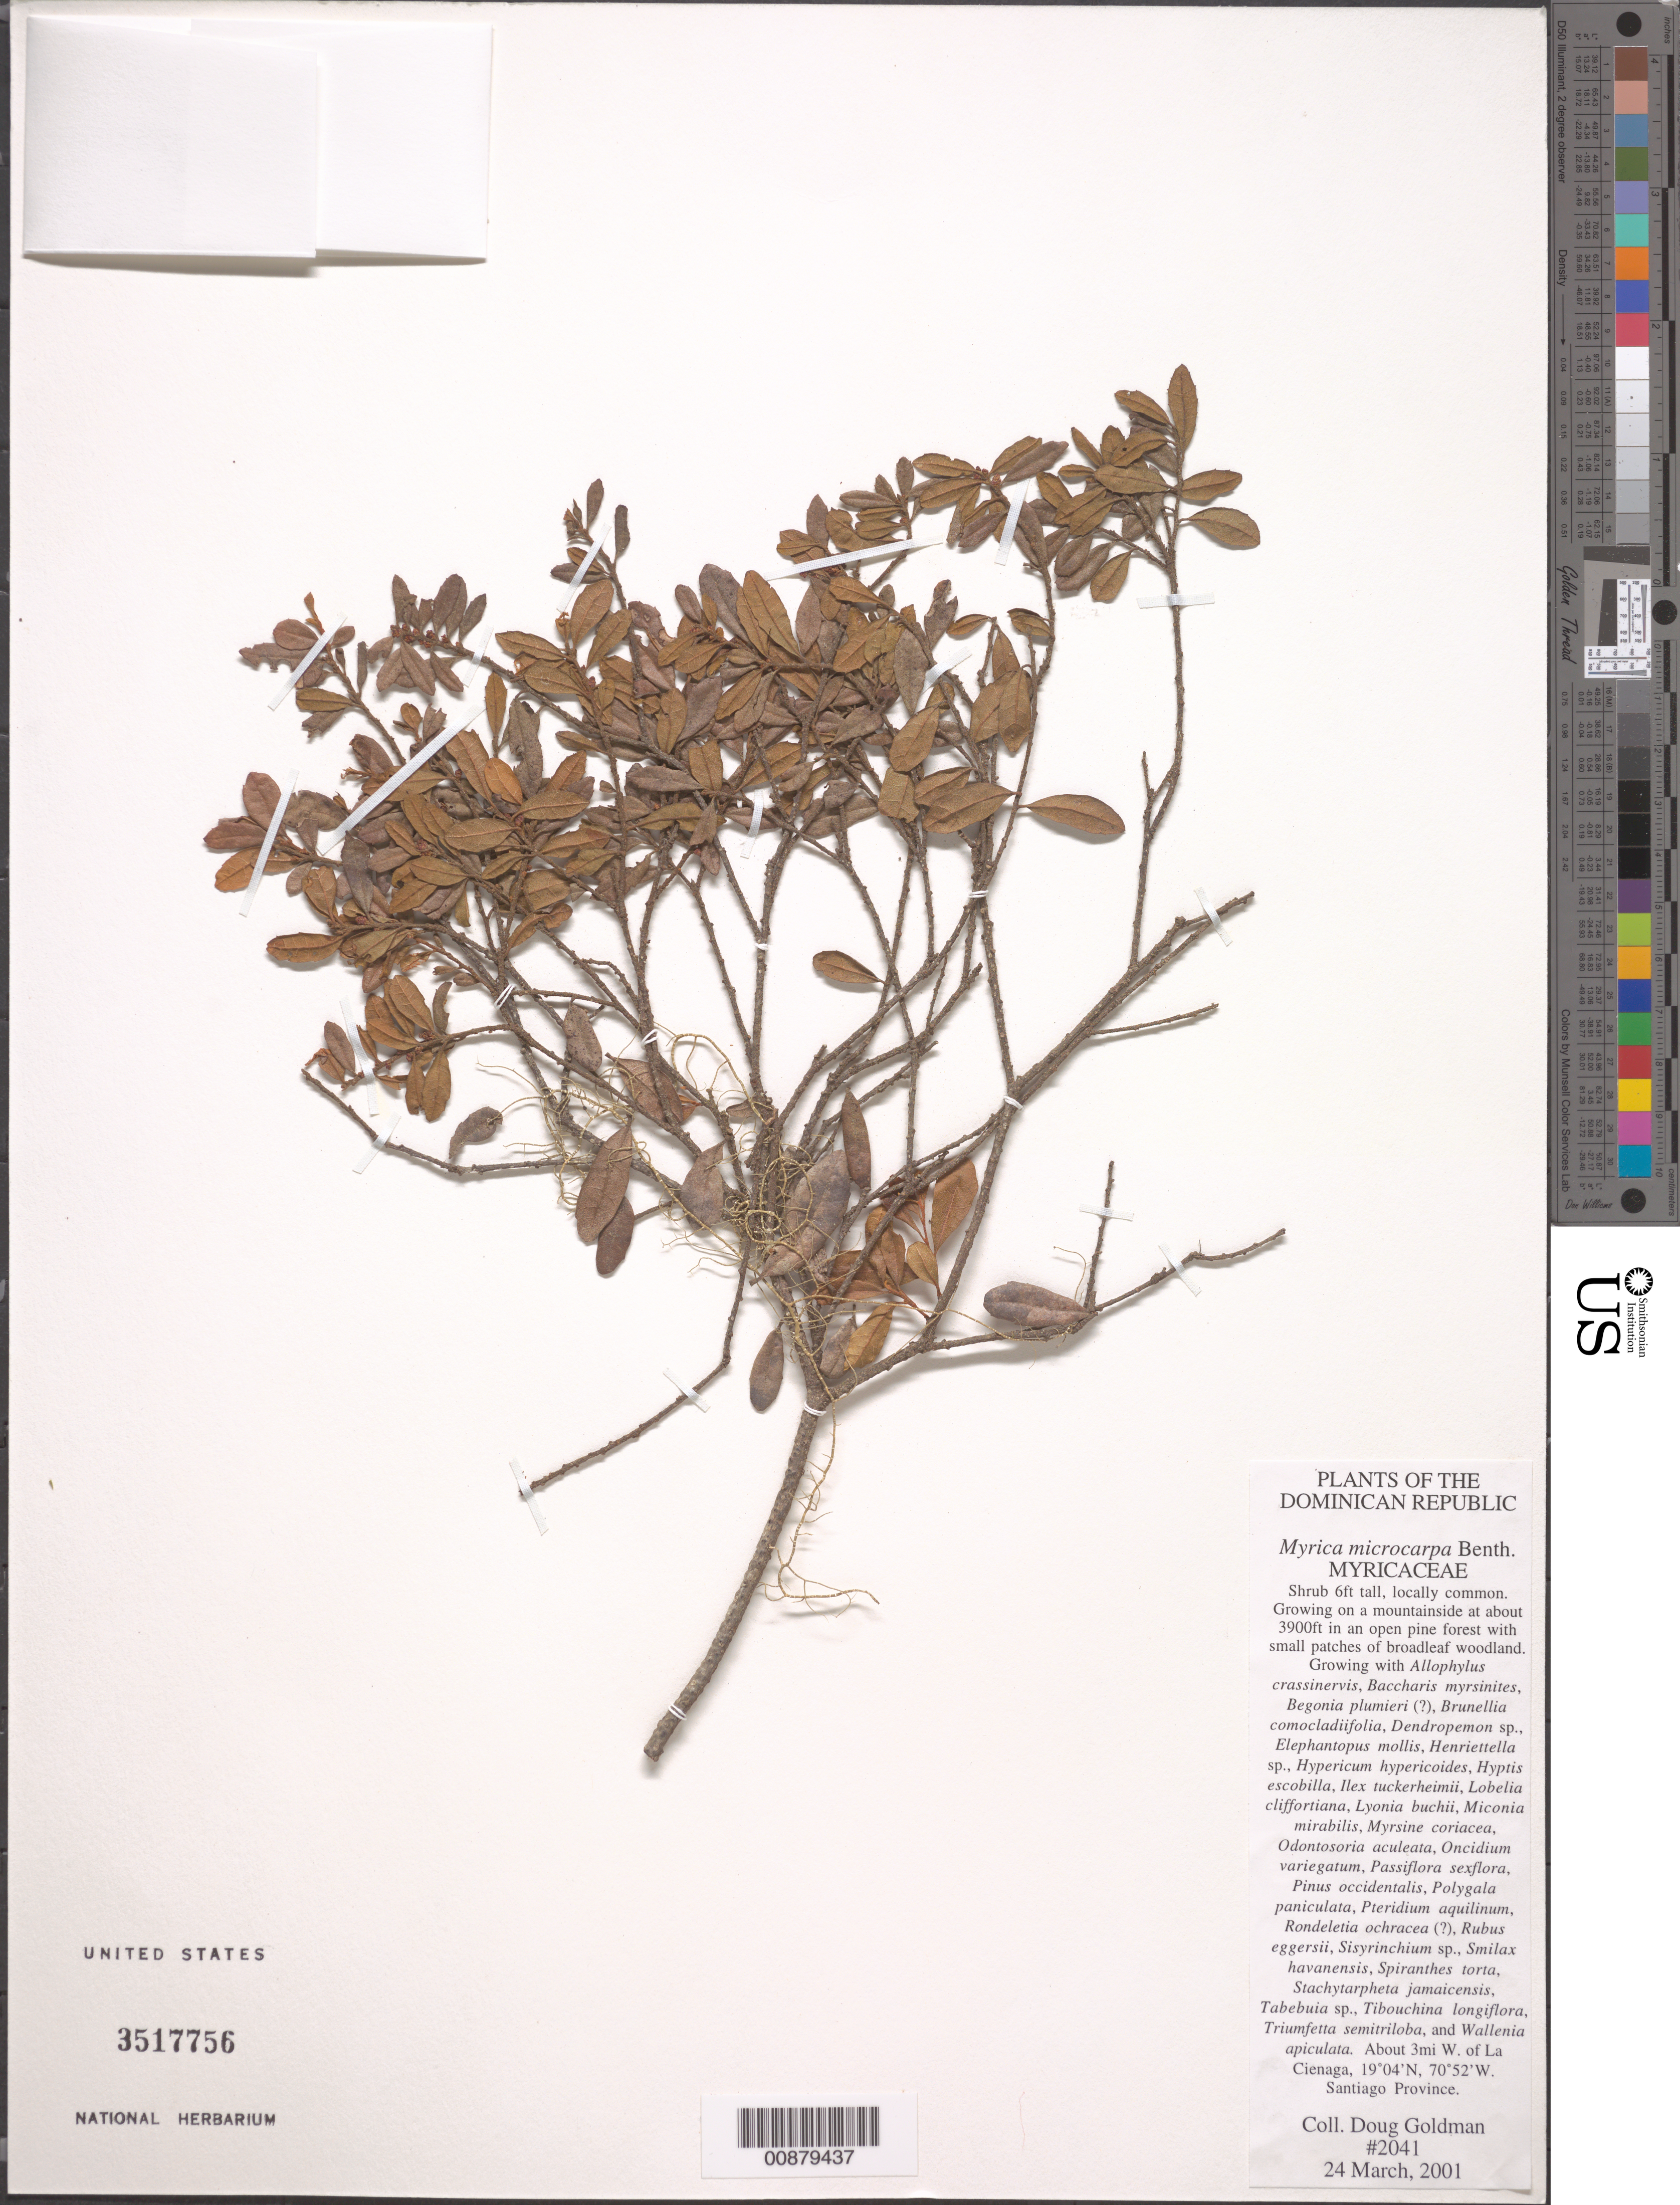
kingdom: Plantae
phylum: Tracheophyta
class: Magnoliopsida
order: Fagales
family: Myricaceae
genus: Myrica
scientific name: Myrica microcarpa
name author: Benth.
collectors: D. H. Goldman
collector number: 2041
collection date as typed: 24 Mar 2001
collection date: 2001-03-24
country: Dominican Republic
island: Hispaniola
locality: Santiago Province: about 3 mi. W of La Cienaga.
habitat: Growing on a mountainside in an open pine forest with small patches of broadleaf woodland.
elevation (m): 1189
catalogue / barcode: US 3517756